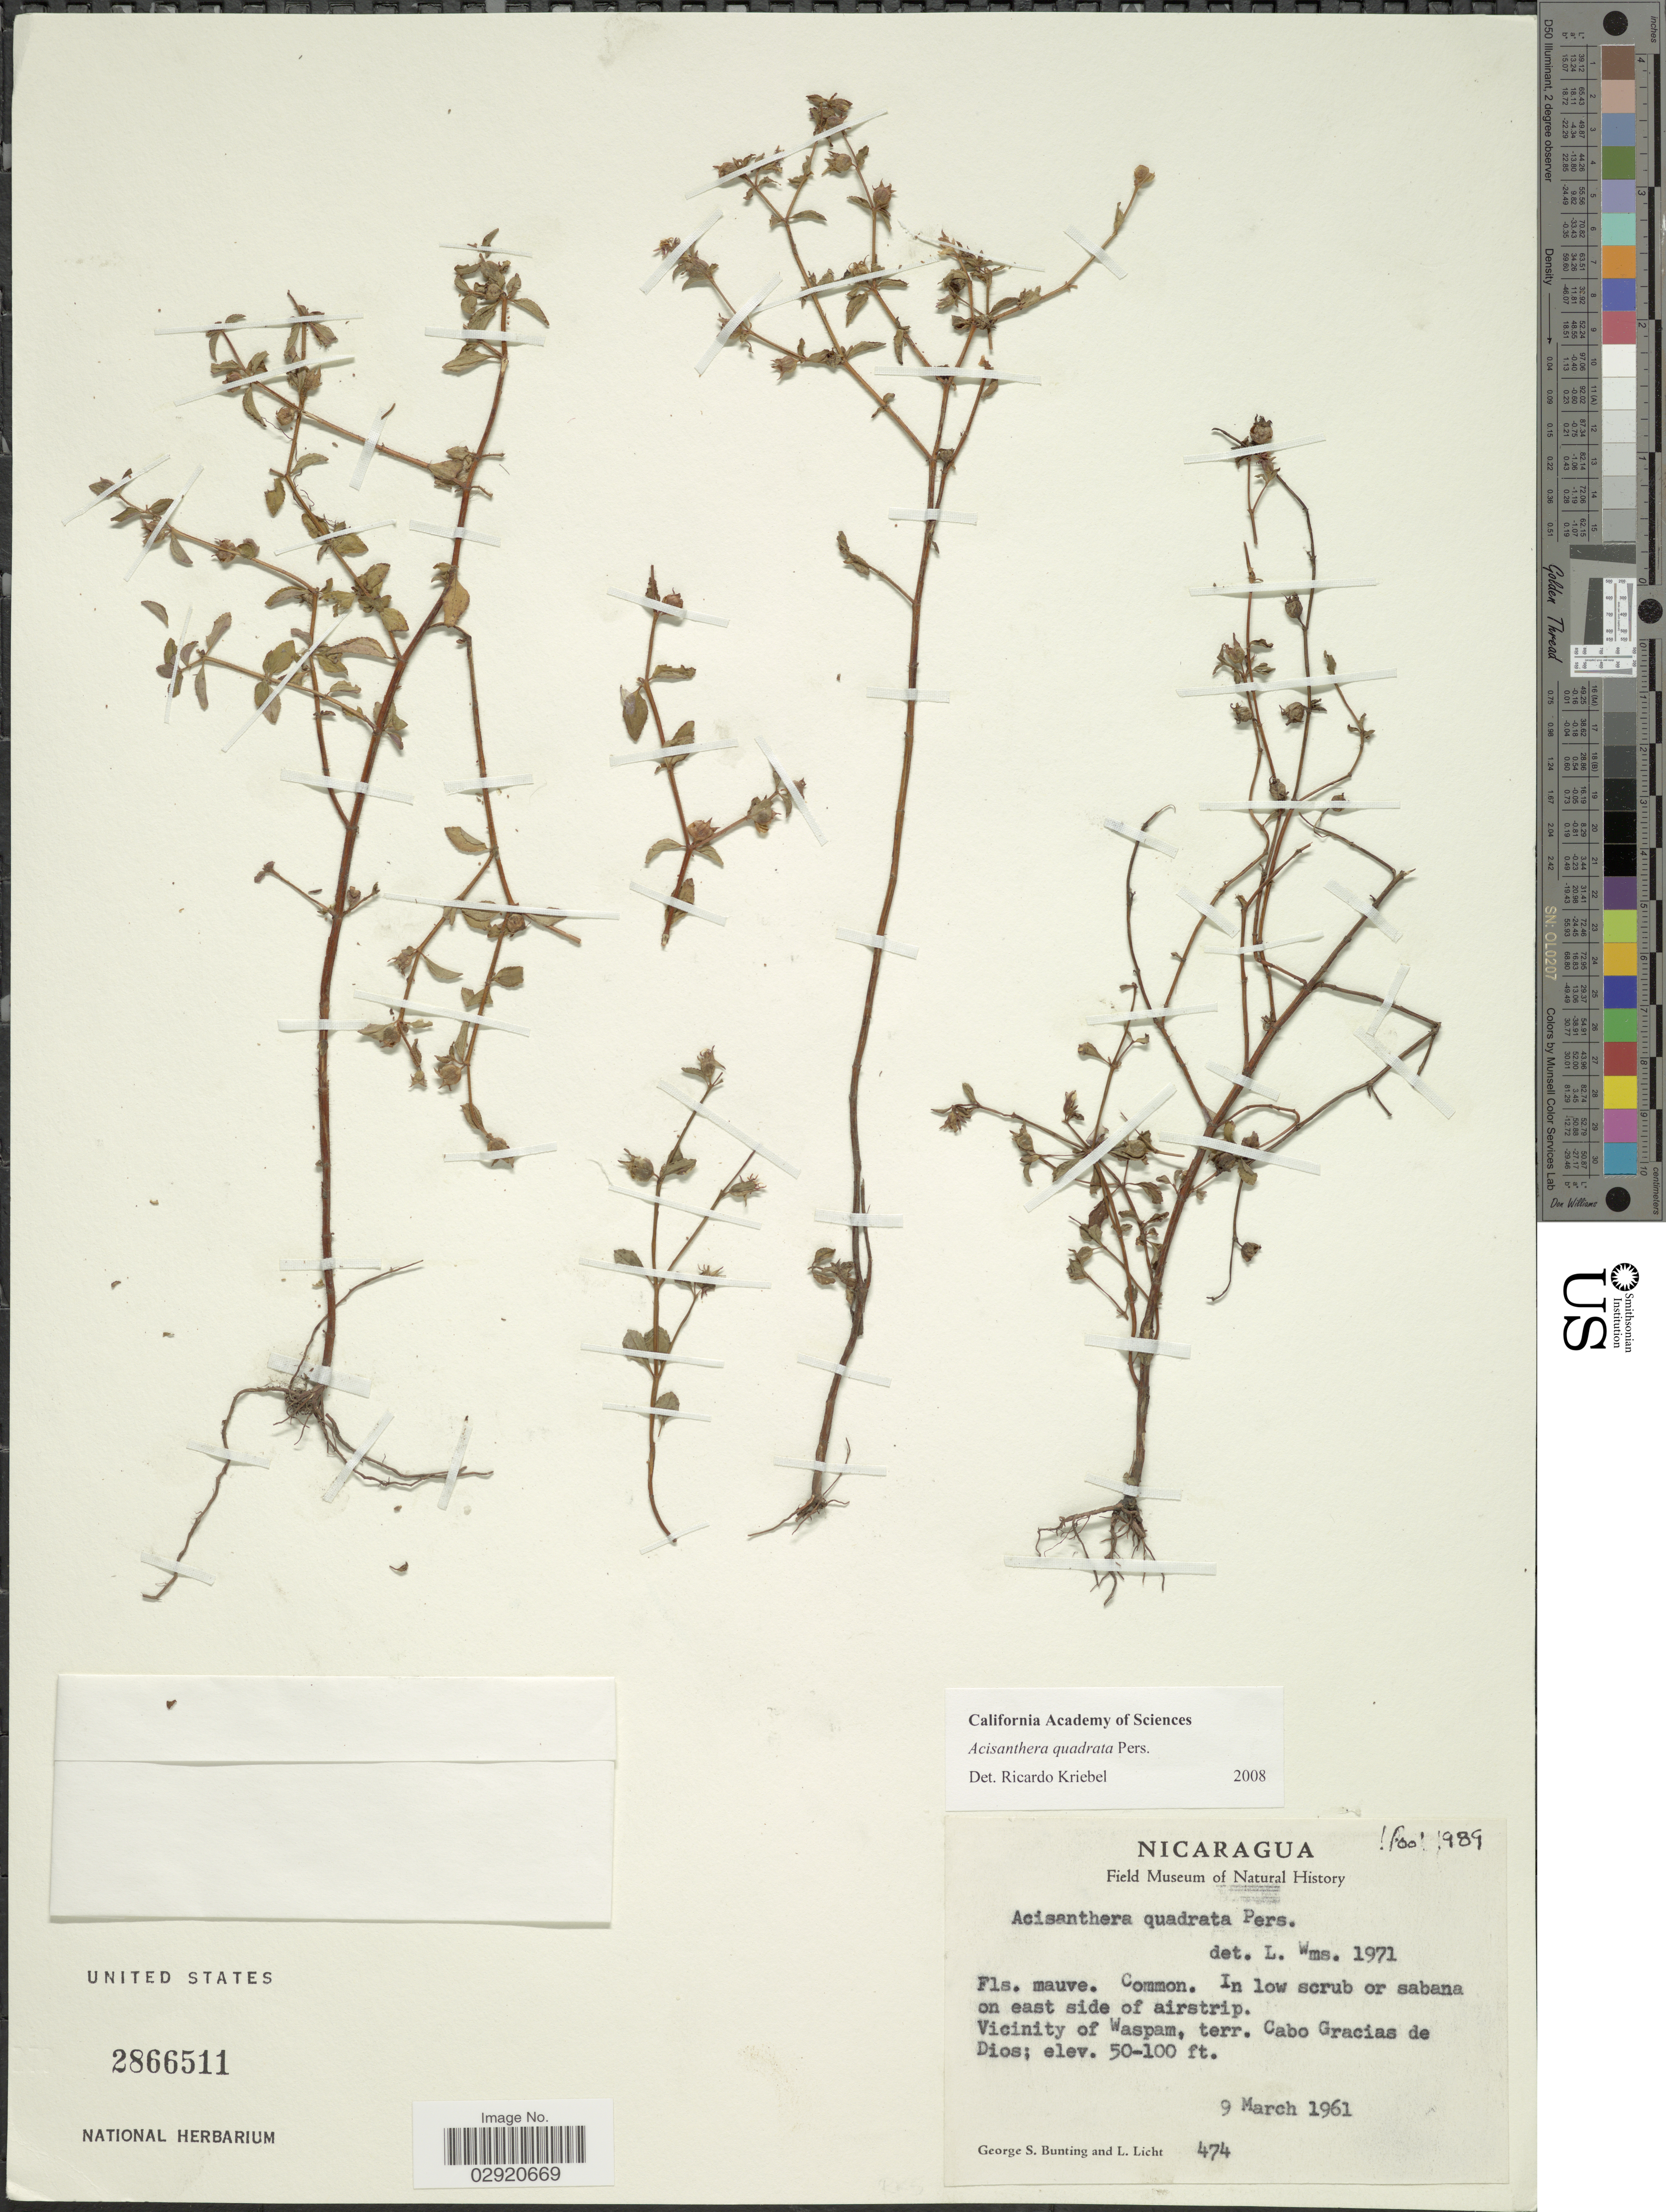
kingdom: Plantae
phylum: Tracheophyta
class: Magnoliopsida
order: Myrtales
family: Melastomataceae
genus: Acisanthera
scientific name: Acisanthera erecta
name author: Gleason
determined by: Nunes da Silva, Diego, (RB), Jardim Botanico do Rio de Janeiro - Herbario (BRAZIL)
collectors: G. S. Bunting & L. Licht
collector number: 474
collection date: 1961-03-09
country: Honduras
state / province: Gracias de Dios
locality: East side of airstrip. Vicinity of Waspam, terr. Cabo Gracias de Dios.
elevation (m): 15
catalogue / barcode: US 2866511